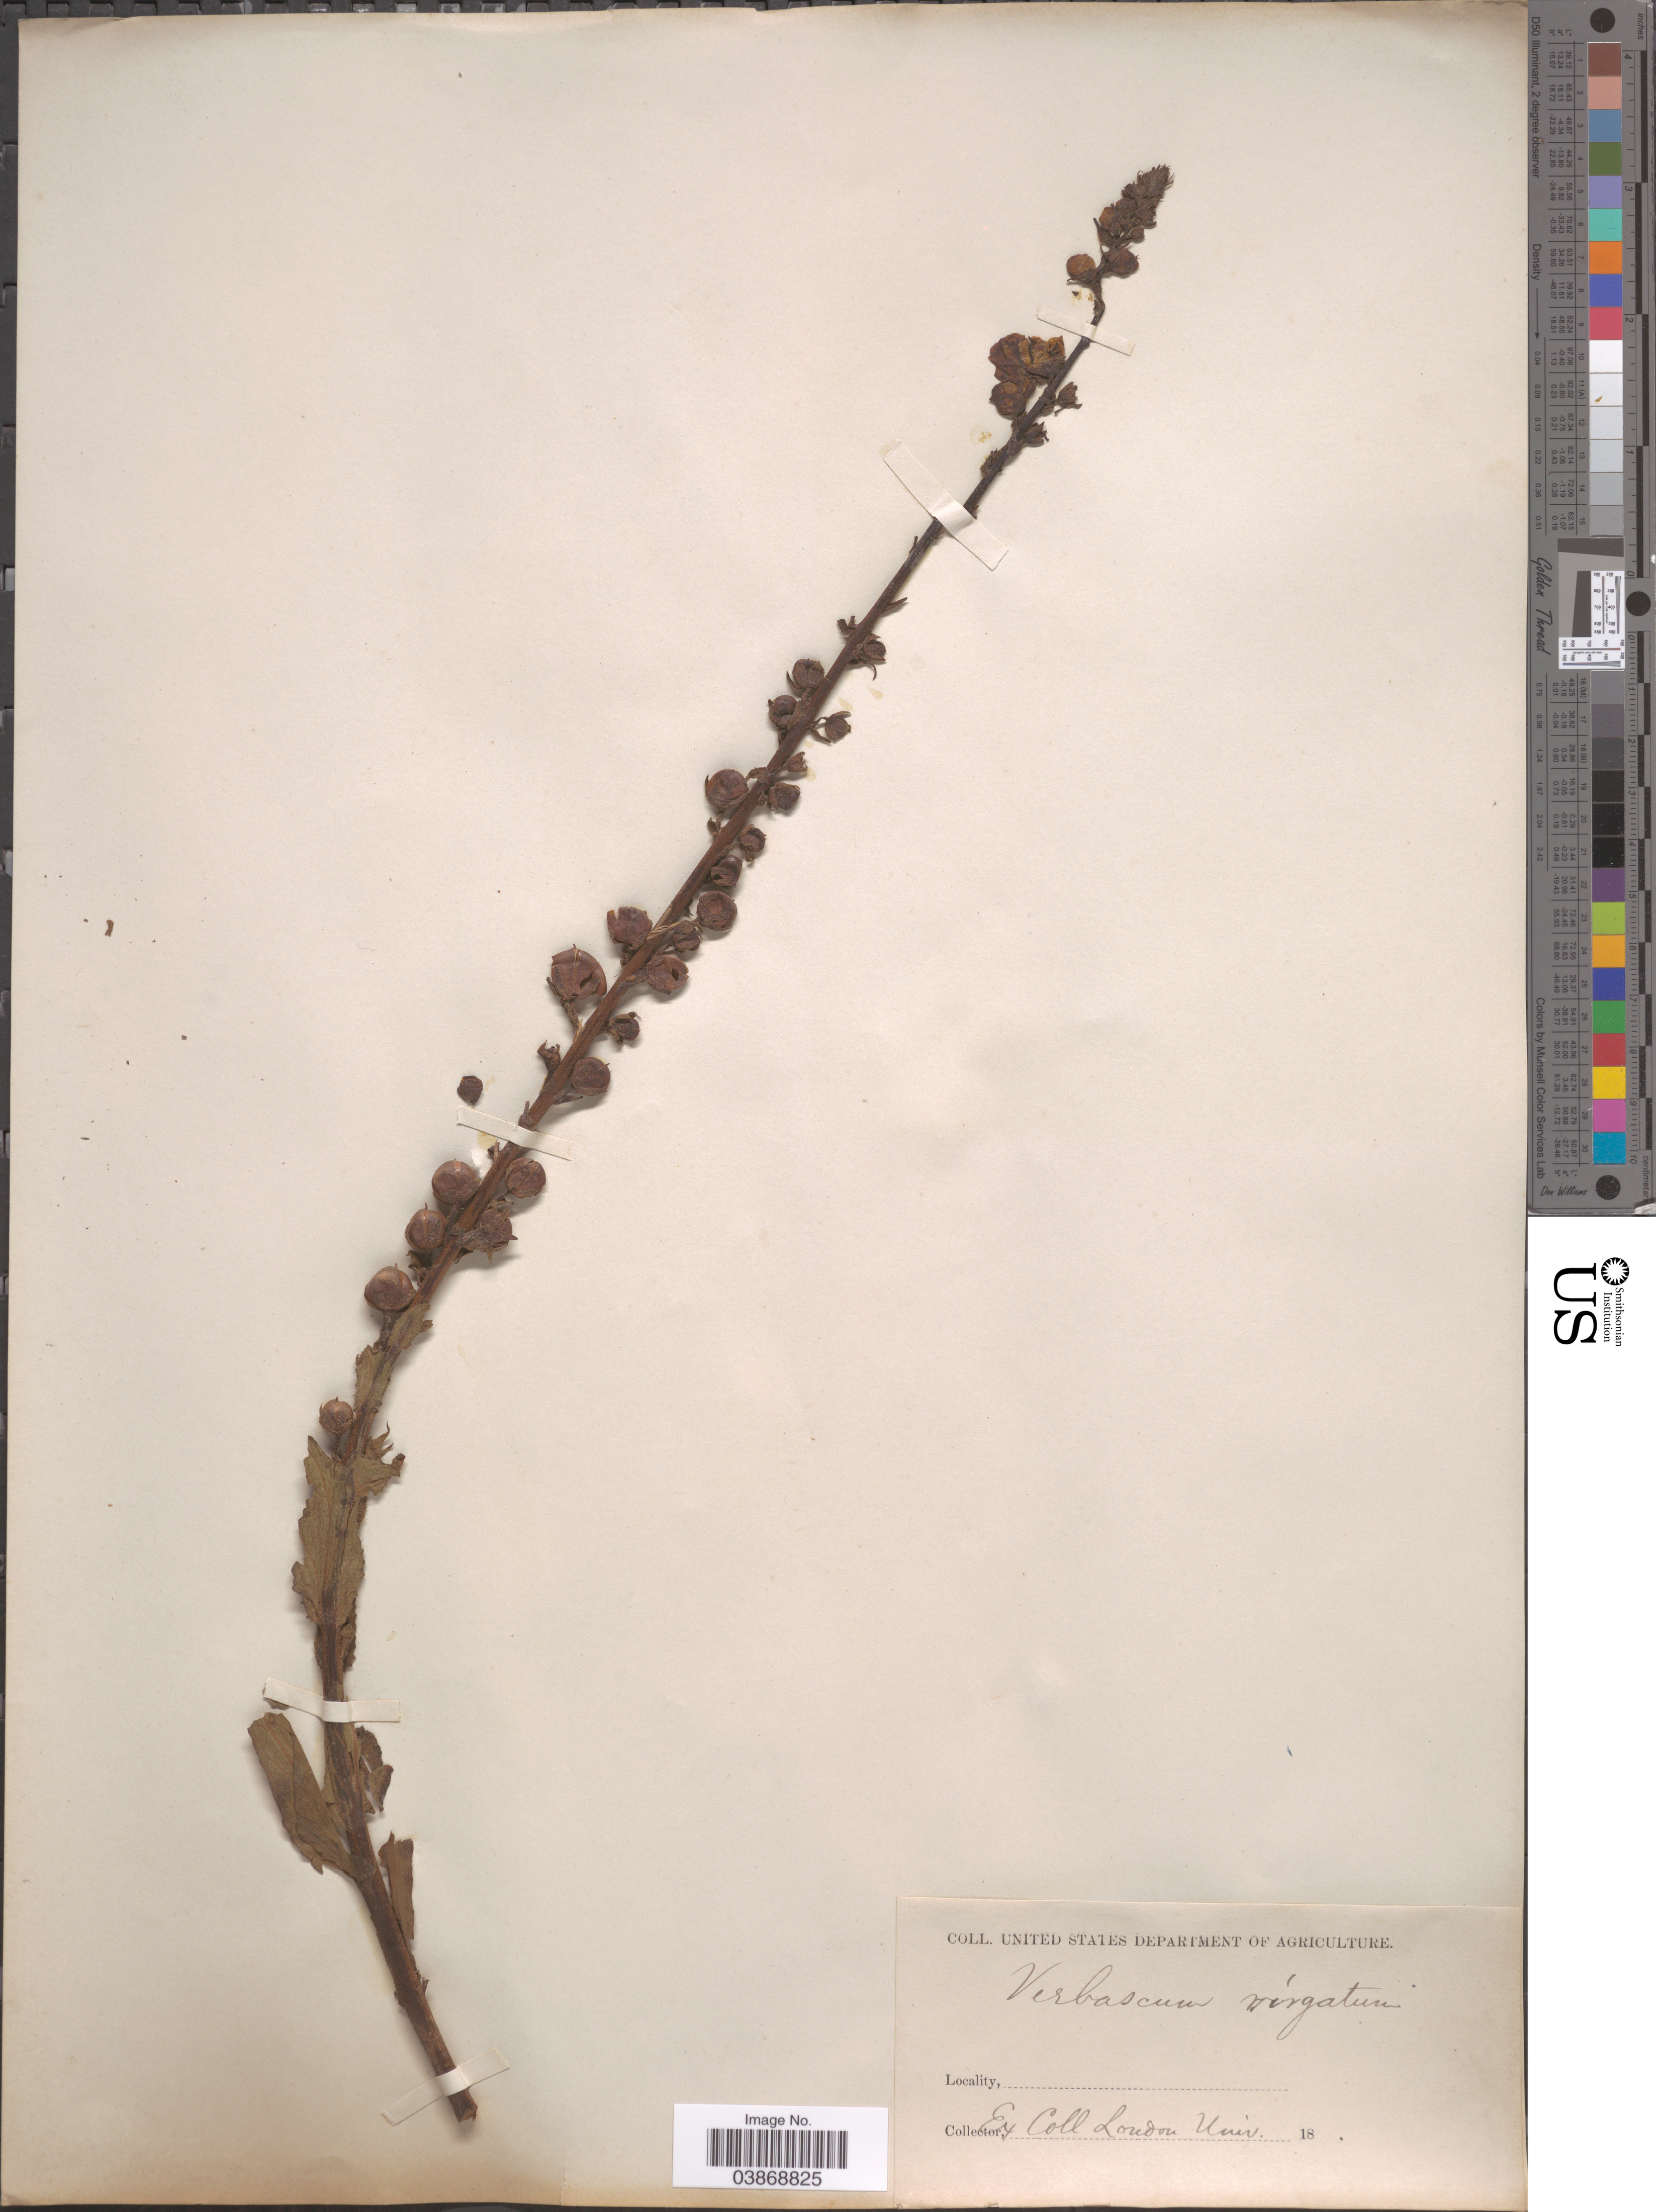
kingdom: Plantae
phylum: Tracheophyta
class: Magnoliopsida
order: Lamiales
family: Scrophulariaceae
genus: Verbascum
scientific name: Verbascum virgatum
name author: Stokes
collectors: Univ. Col. London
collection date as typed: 18